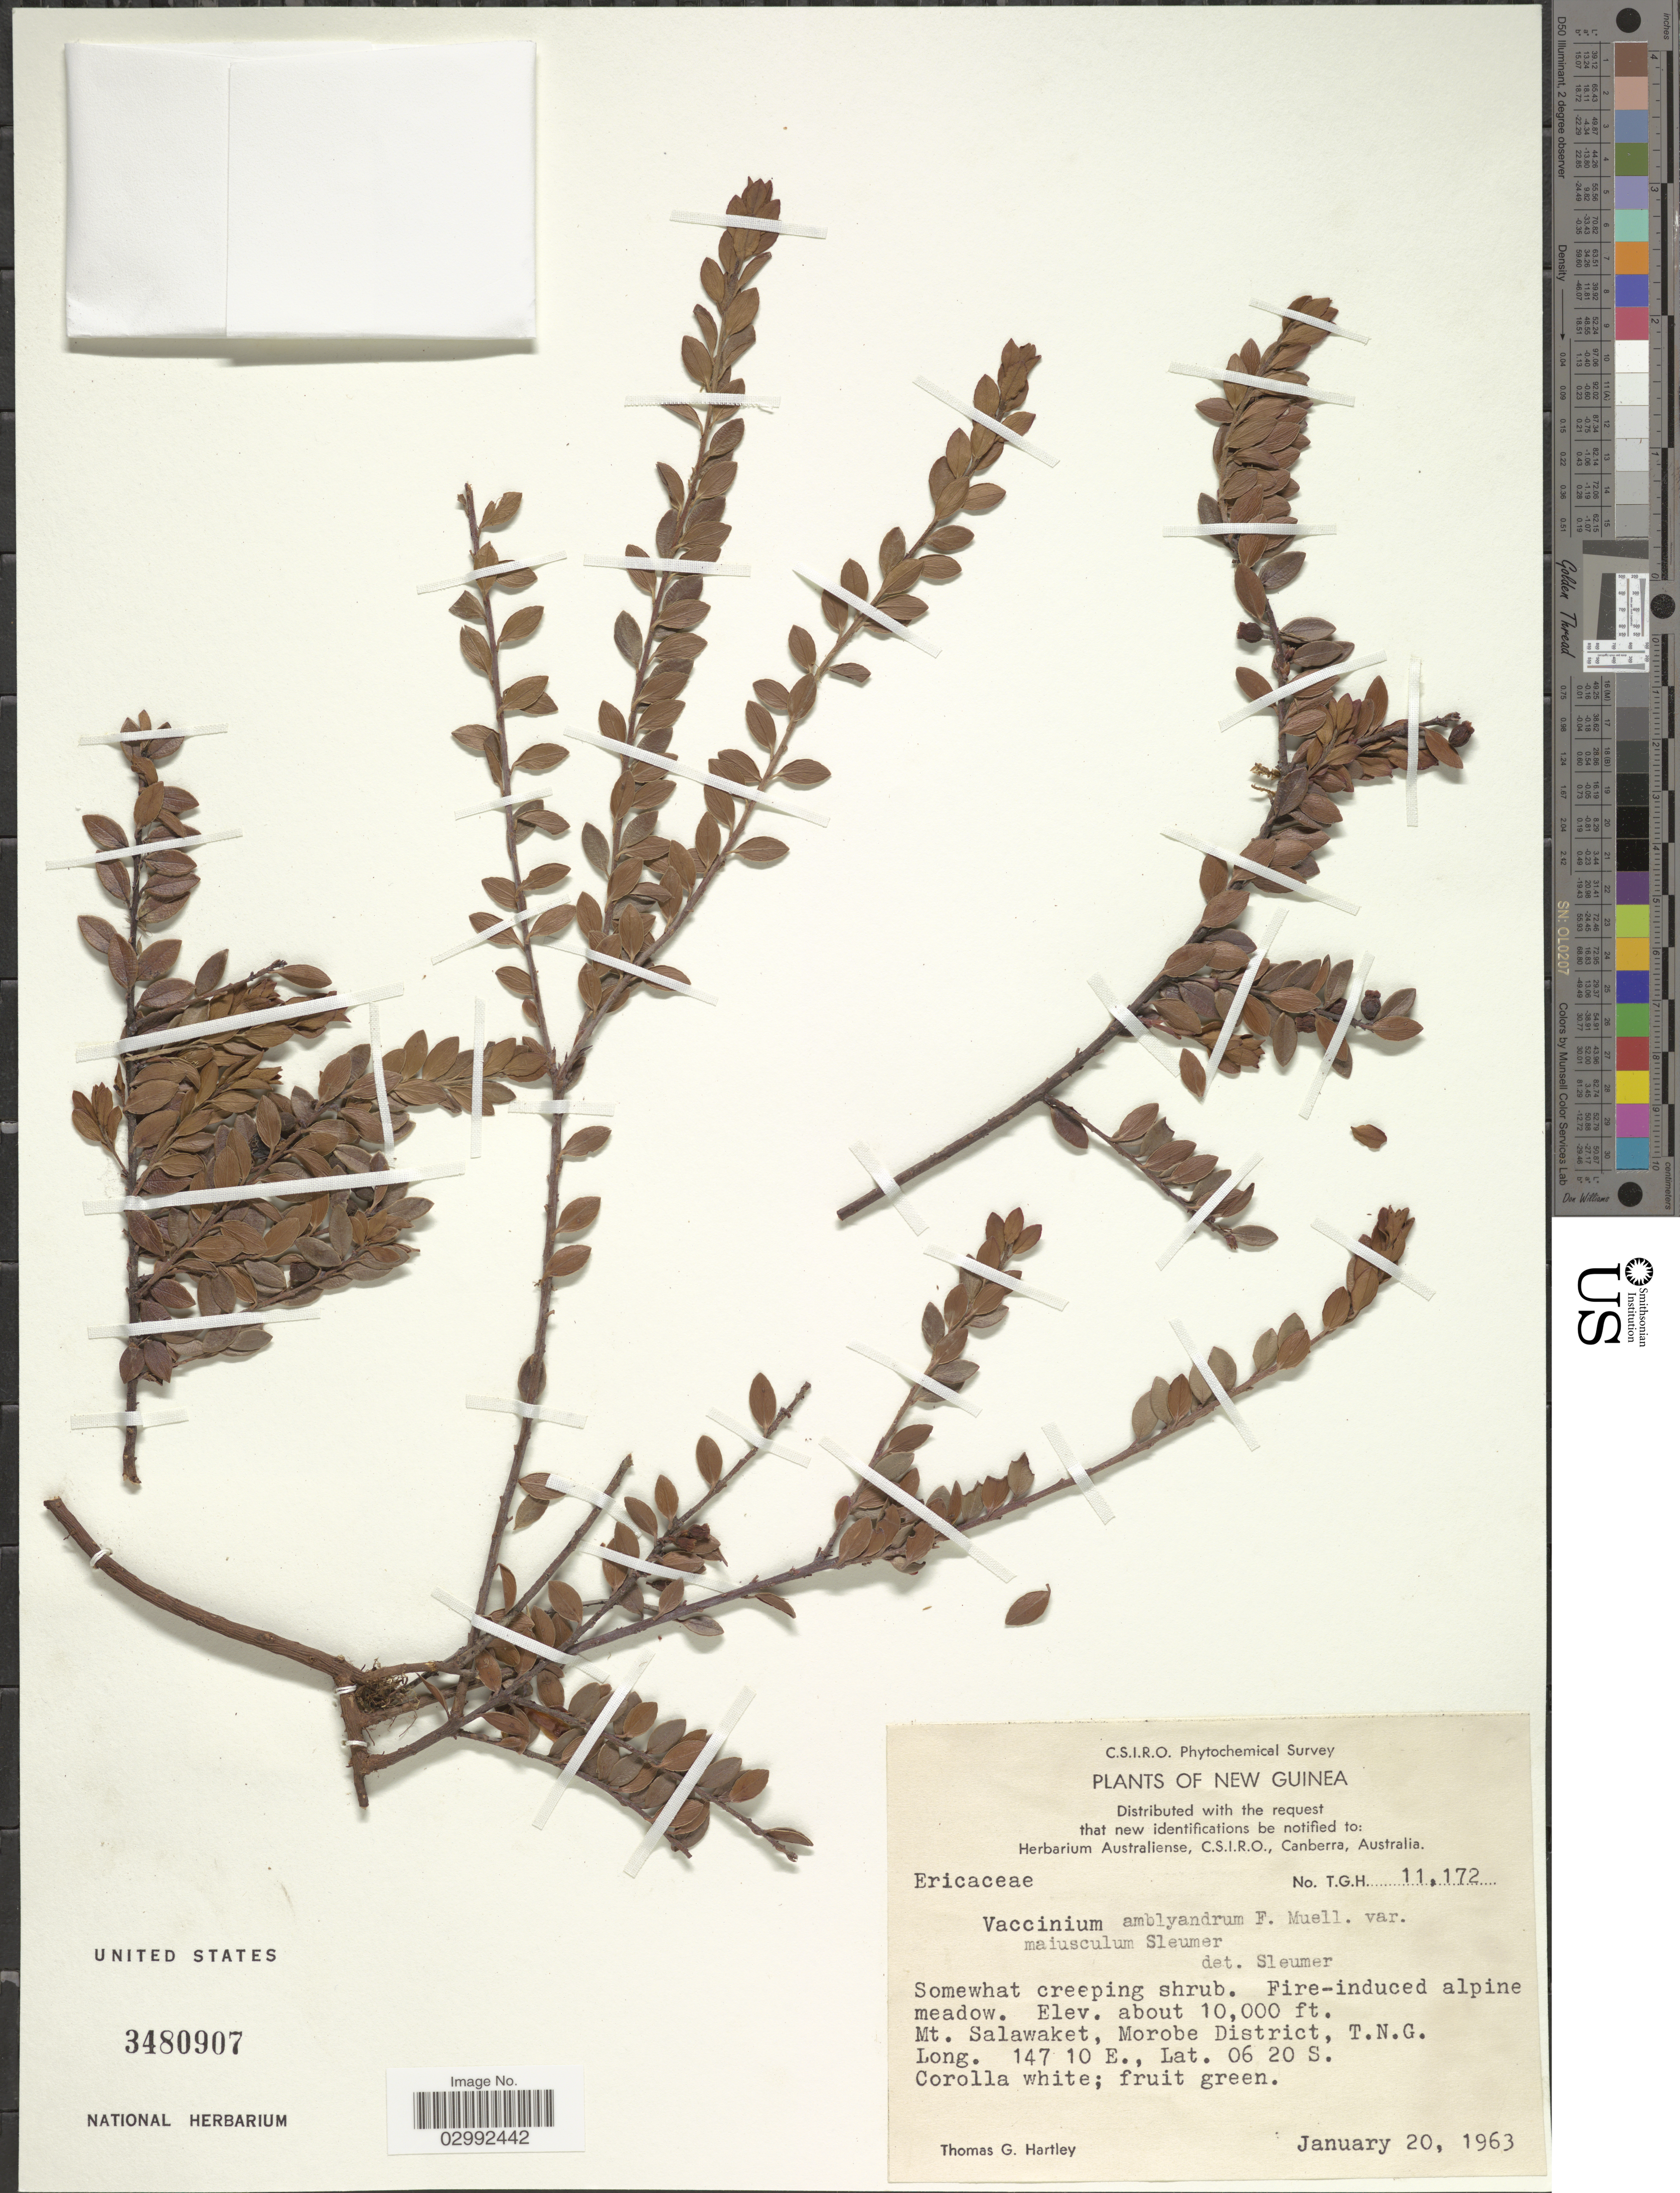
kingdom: Plantae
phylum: Tracheophyta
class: Magnoliopsida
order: Ericales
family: Ericaceae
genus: Vaccinium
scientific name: Vaccinium amblyandrum var. maiusculum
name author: Sleumer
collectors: T. G. Hartley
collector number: T.G.H. 11172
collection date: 1963-01-20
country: Papua New Guinea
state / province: Morobe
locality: New Guinea, Mt. Salawaket, Morobe District, T.N.G.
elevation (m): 3048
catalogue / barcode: US 3480907